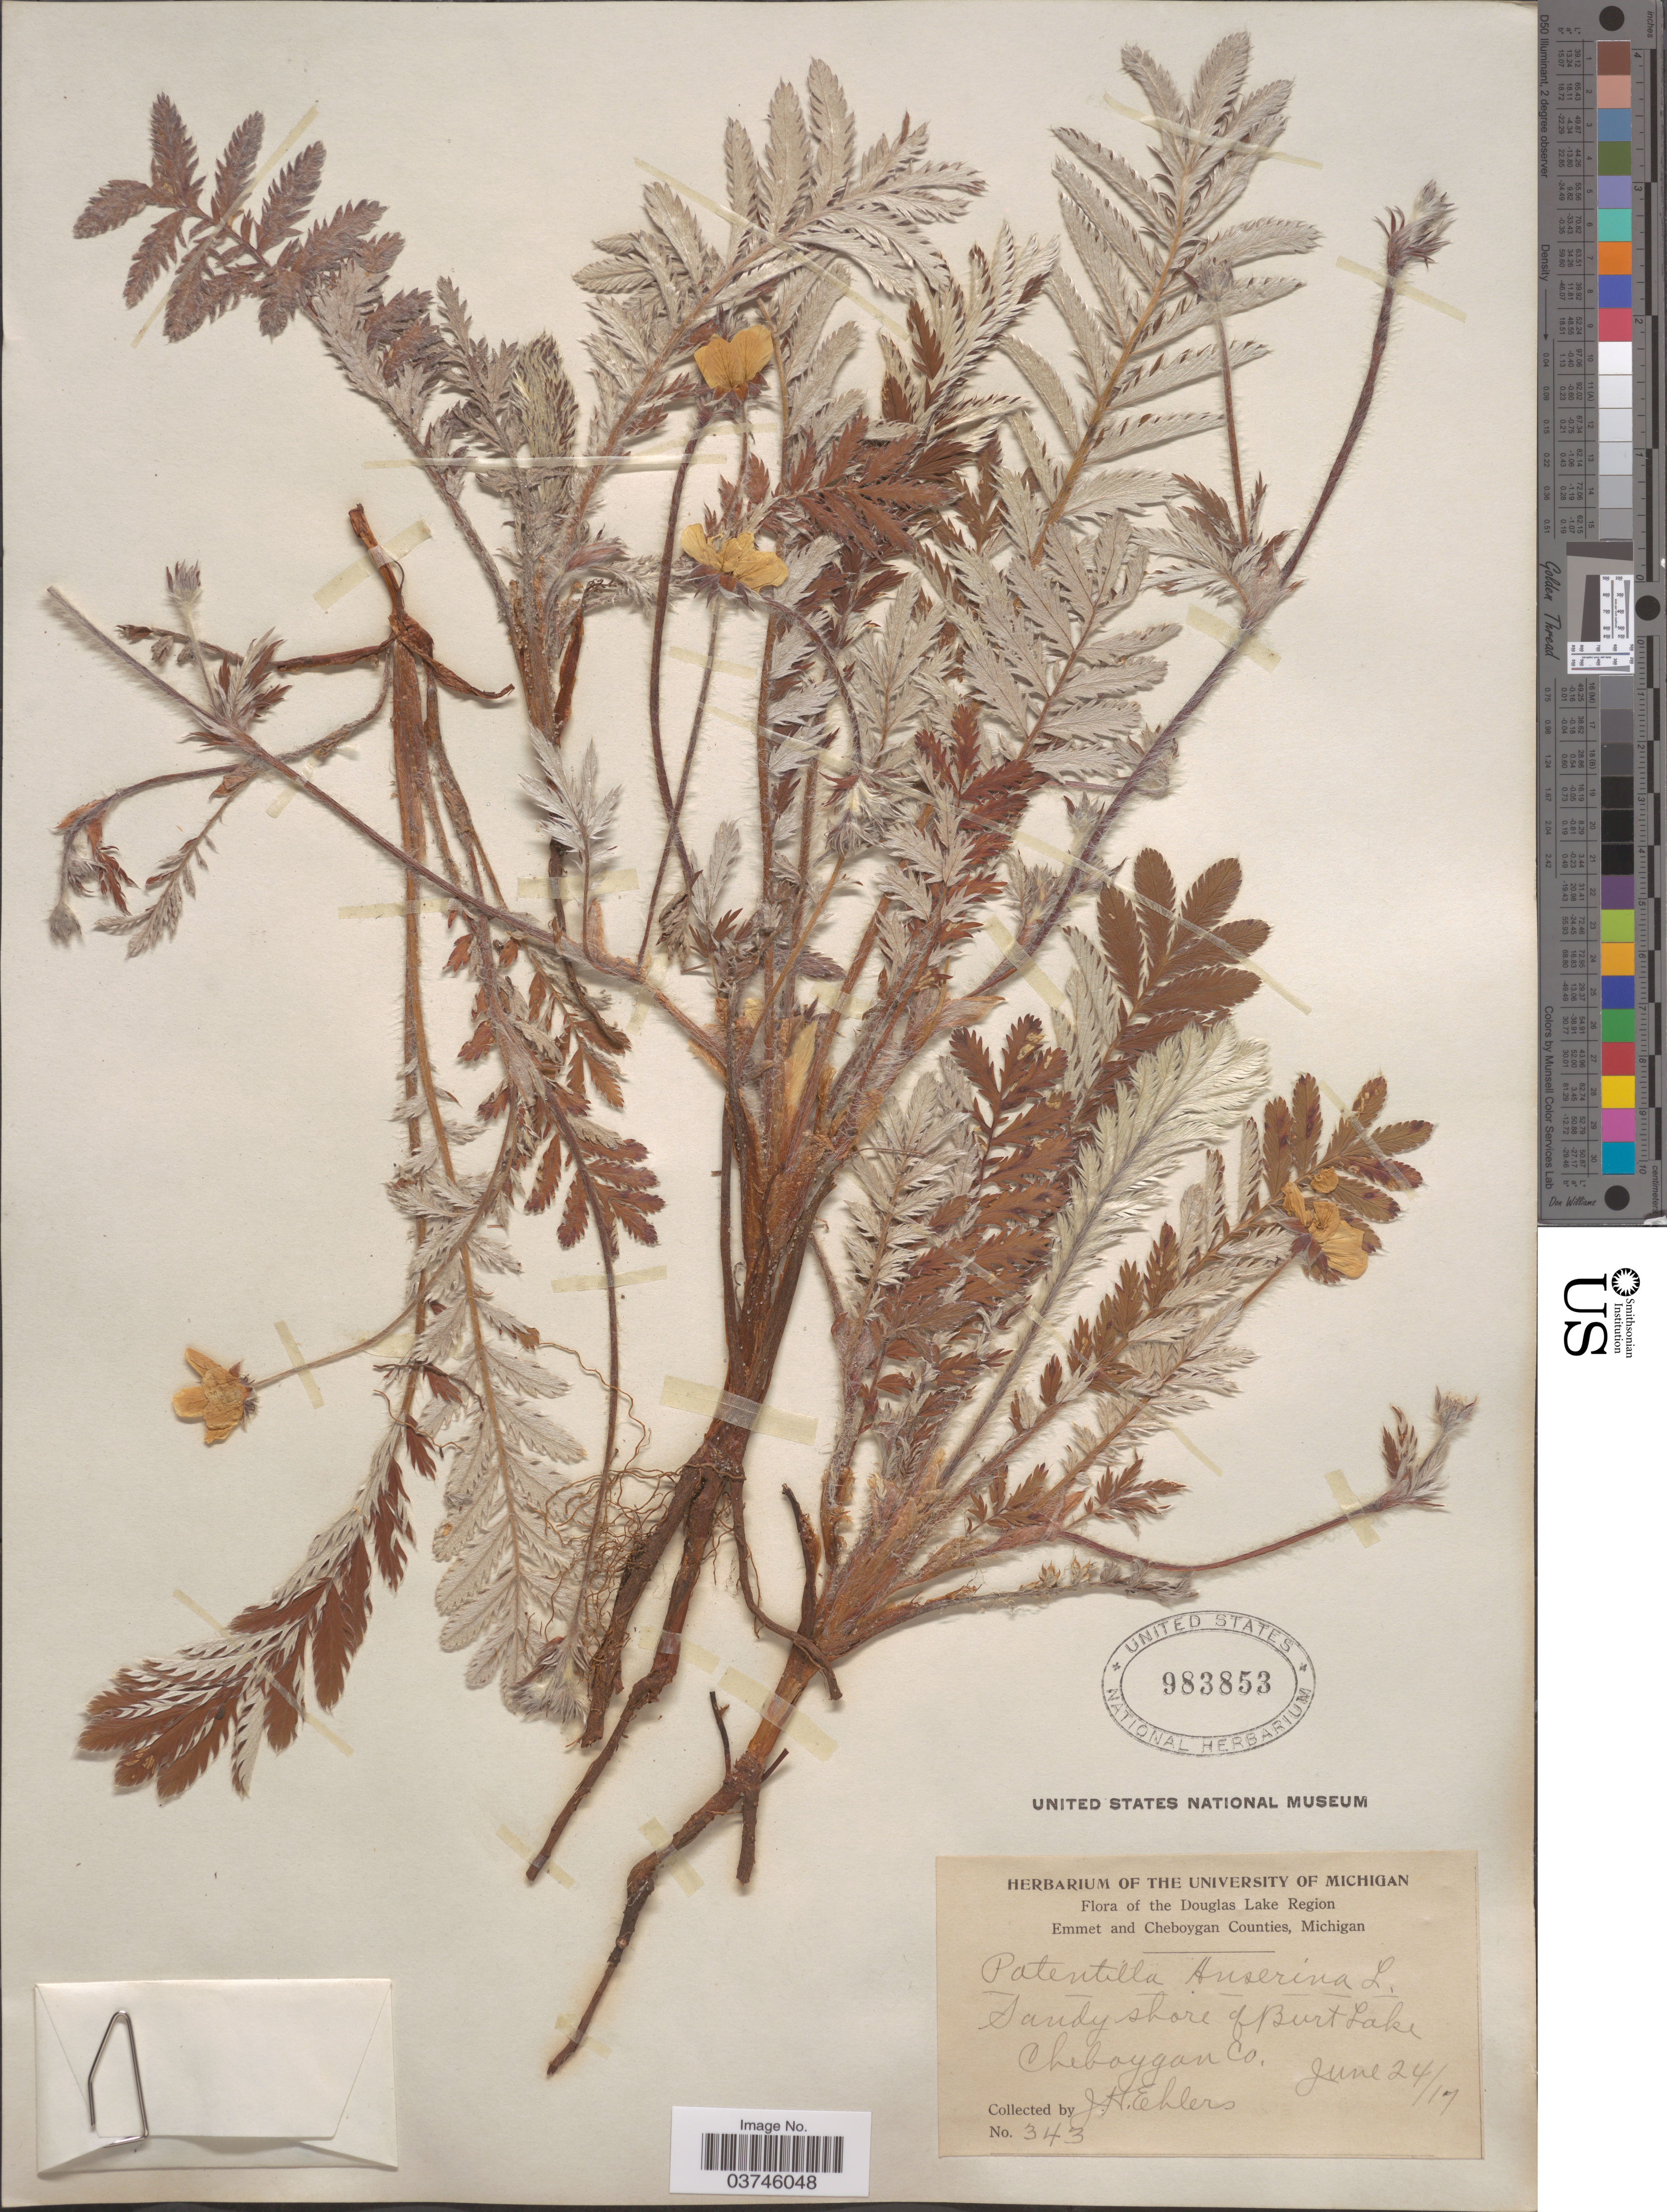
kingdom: Plantae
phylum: Tracheophyta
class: Magnoliopsida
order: Rosales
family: Rosaceae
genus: Argentina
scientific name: Argentina anserina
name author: (L.) Rydb.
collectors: J. H. Ehlers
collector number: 343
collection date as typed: Transcribed d/m/y: 24/6/17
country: United States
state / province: Michigan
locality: Douglas Lake Region. Sandy shore of Burt Lake. Cheboygan Co.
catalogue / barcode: US 983853